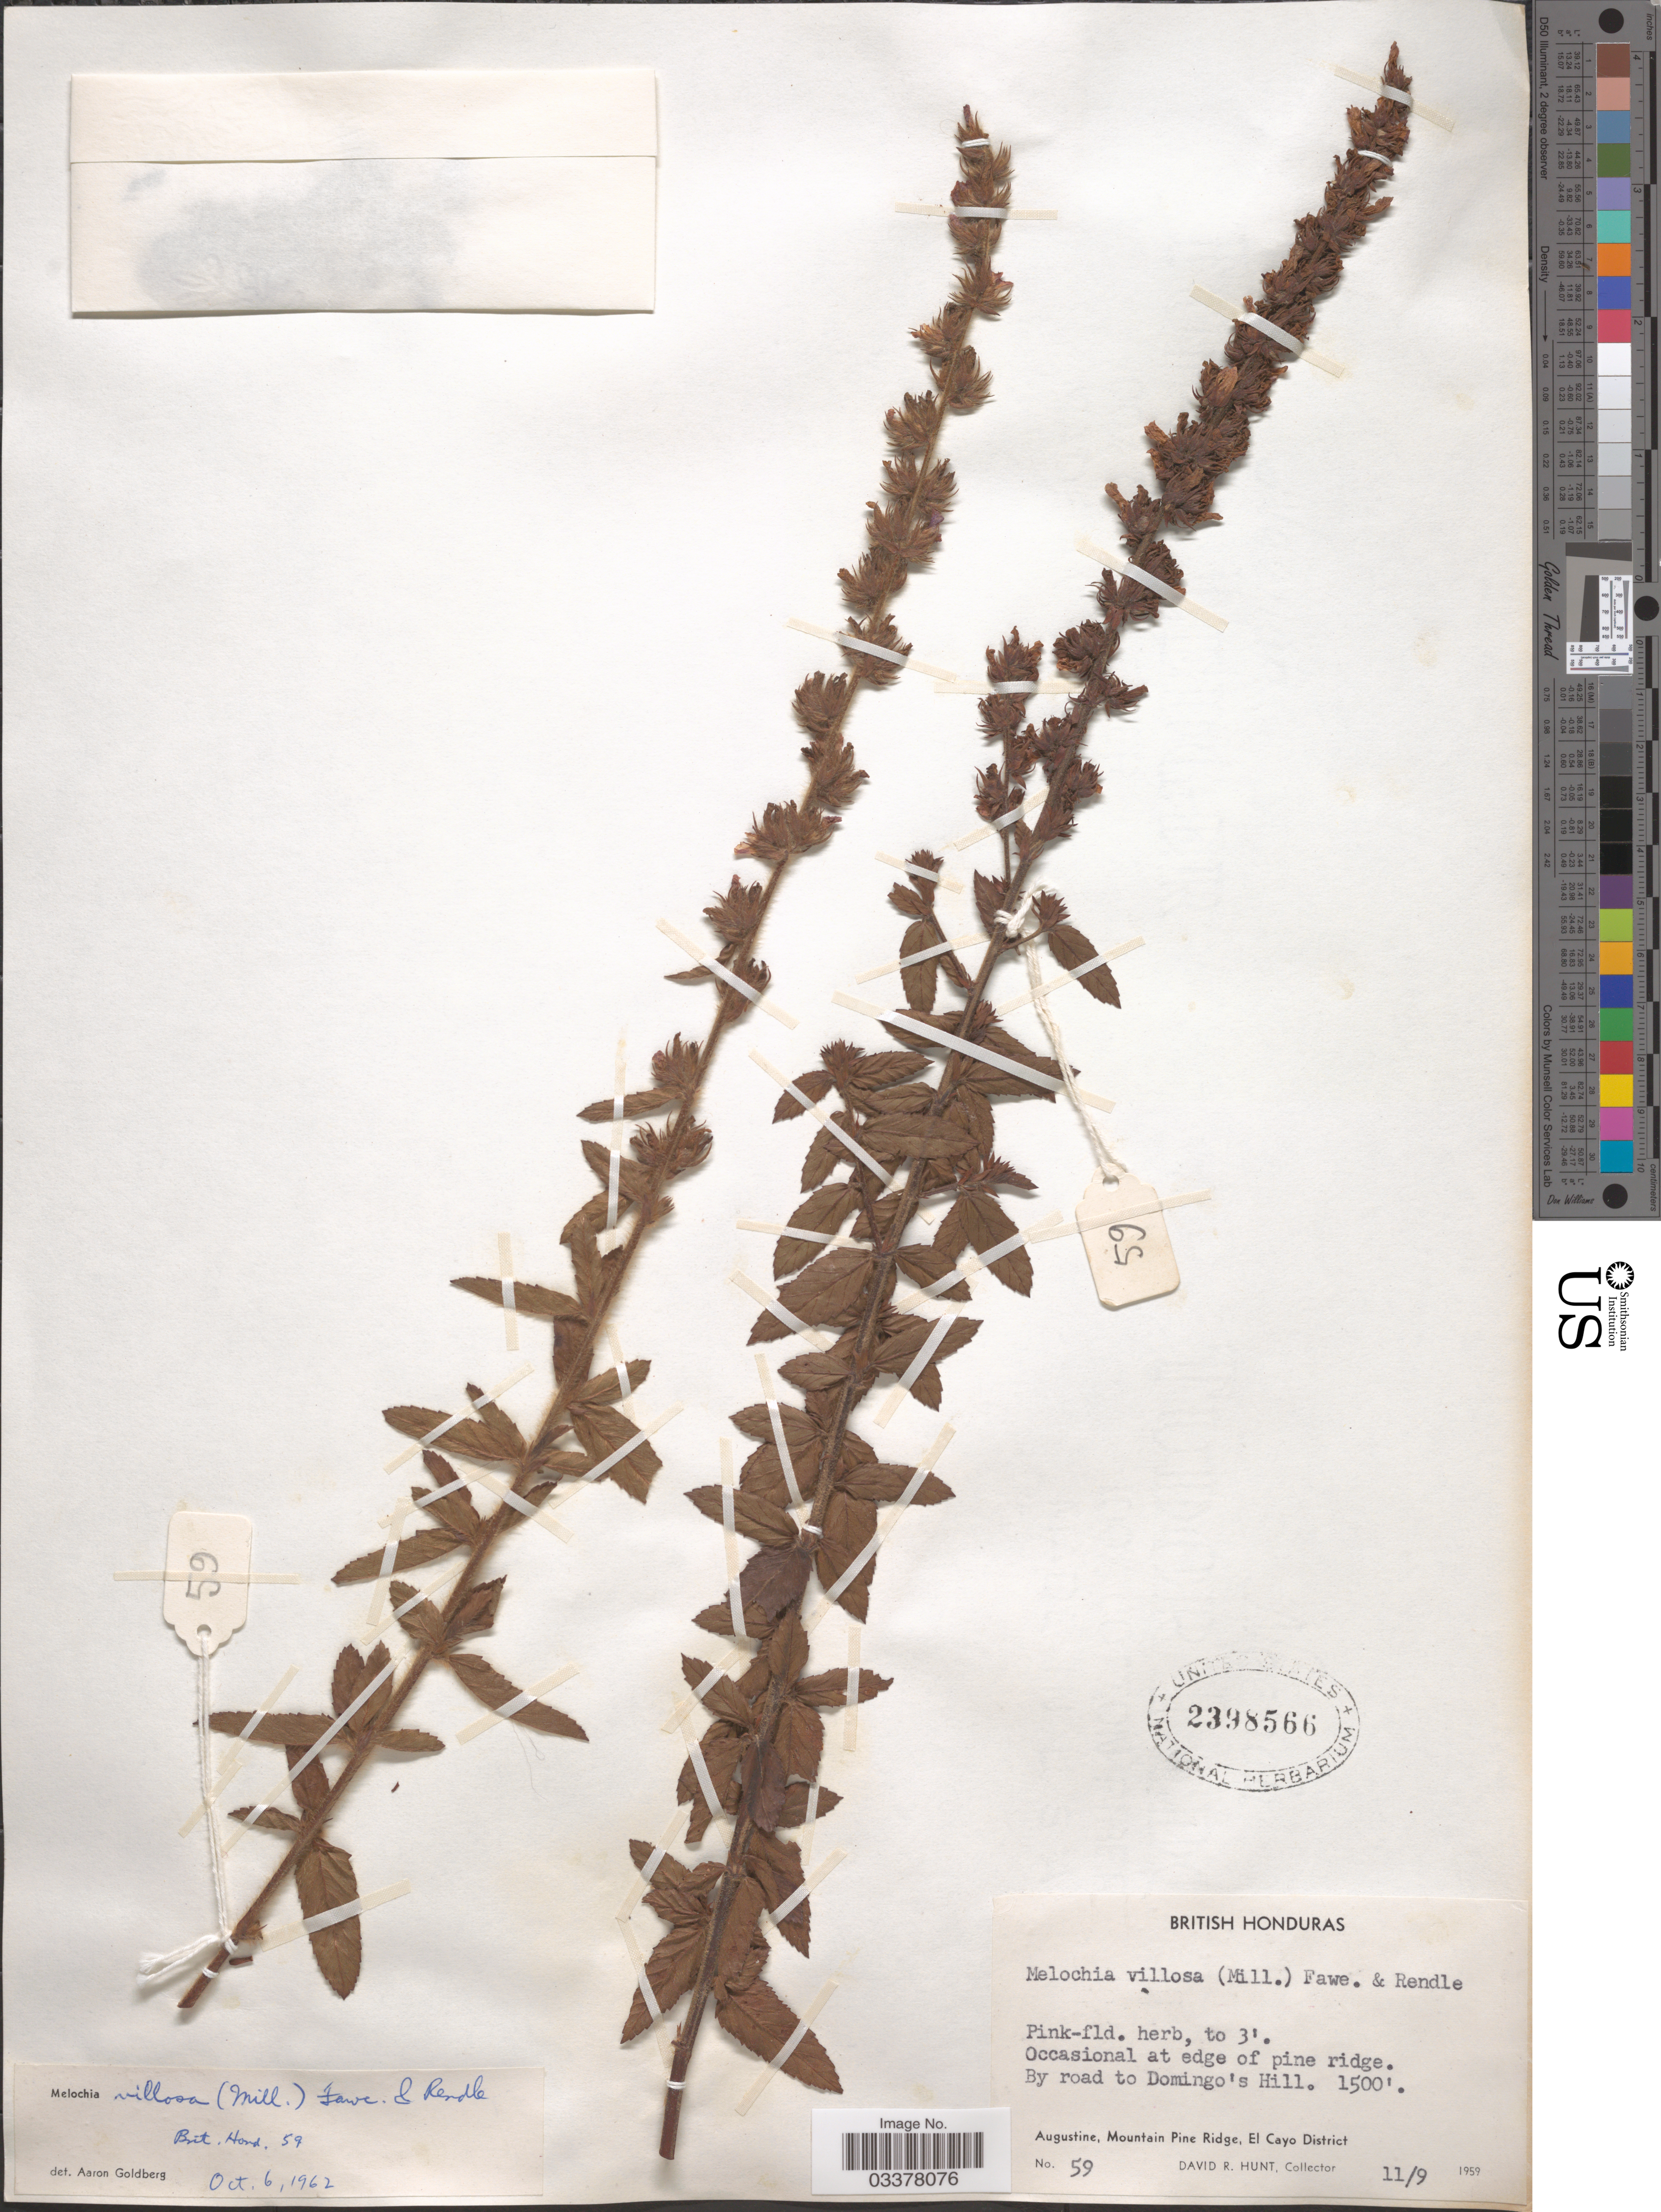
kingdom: Plantae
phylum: Tracheophyta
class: Magnoliopsida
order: Malvales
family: Malvaceae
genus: Melochia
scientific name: Melochia spicata var. spicata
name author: (L.) Fryxell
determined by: Dorr, L. J., (BOT), Smithsonian Institution - National Museum of Natural History (UNITED STATES)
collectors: D. R. Hunt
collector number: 59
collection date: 1959-09-11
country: Belize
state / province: Cayo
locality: British Honduras. By road to Domingo's Hill. Augustine, Mountain Pine Ridge, El Cayo District.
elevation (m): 457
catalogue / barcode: US 2398566